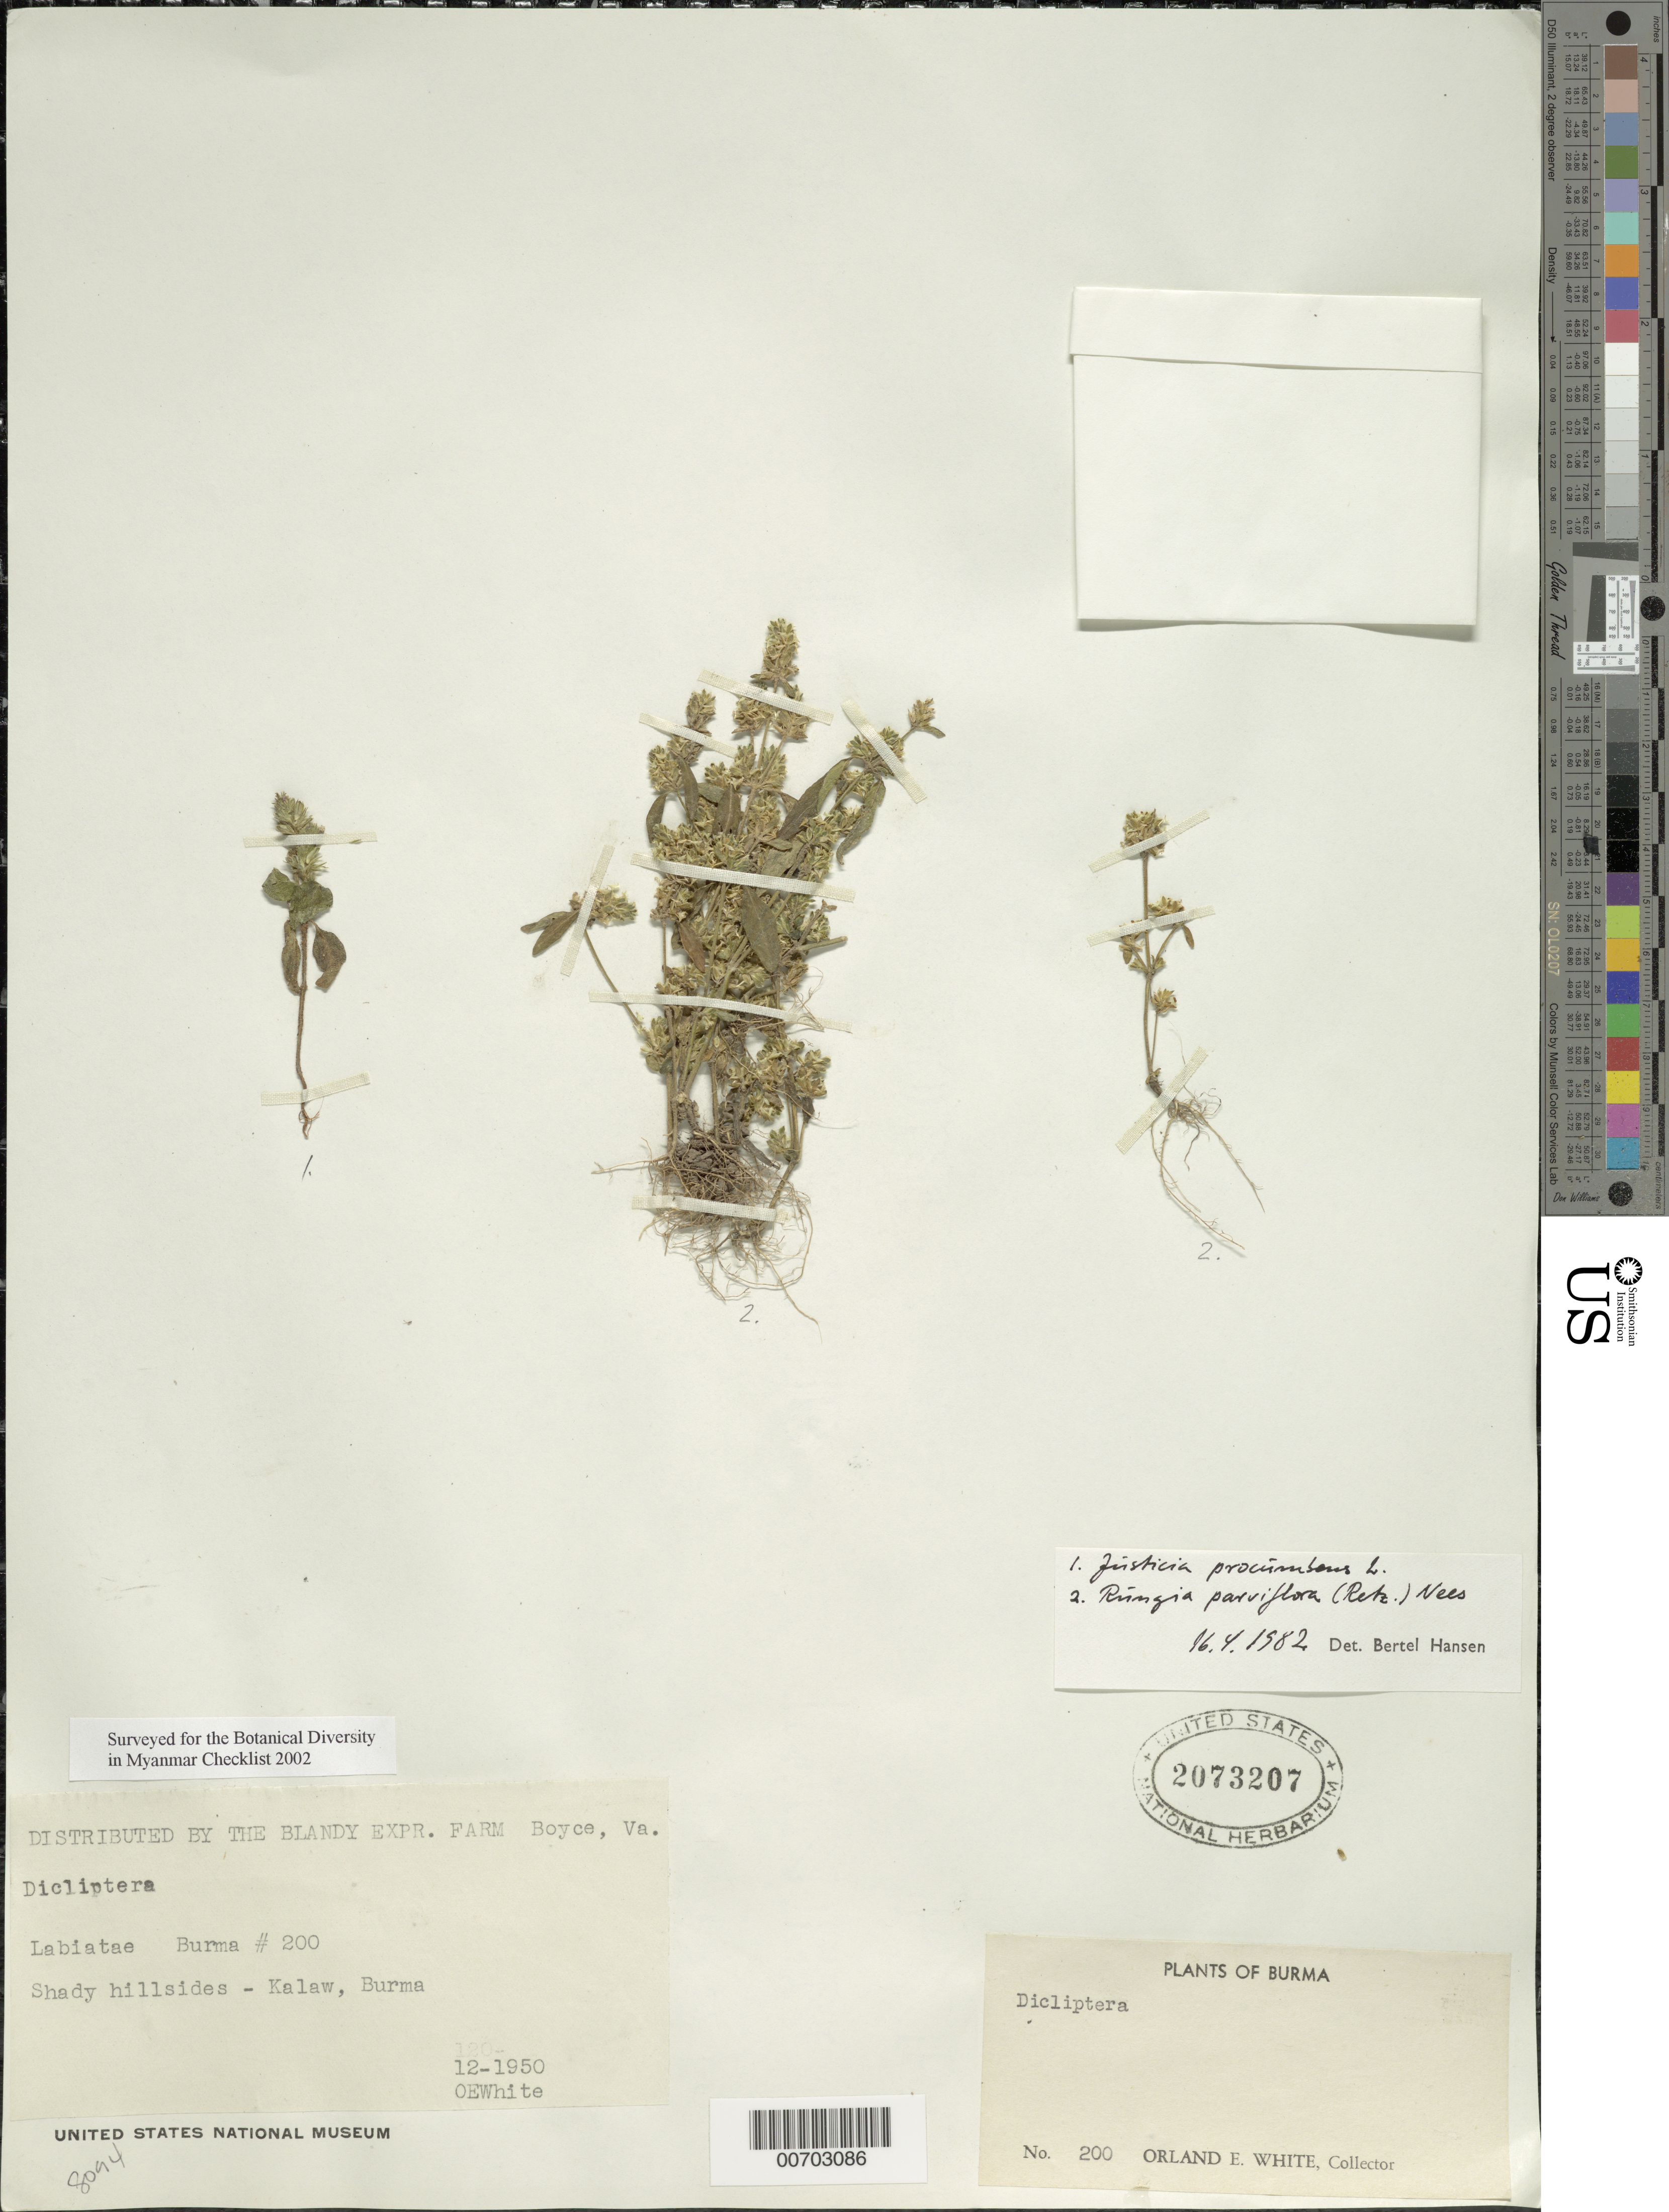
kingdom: Plantae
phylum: Tracheophyta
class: Magnoliopsida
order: Lamiales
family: Acanthaceae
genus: Justicia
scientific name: Justicia procumbens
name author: L.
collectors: O. E. White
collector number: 200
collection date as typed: Dec 1950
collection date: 1950-12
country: Myanmar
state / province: Shan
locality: Kalaw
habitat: Shady hills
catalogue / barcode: US 2073207